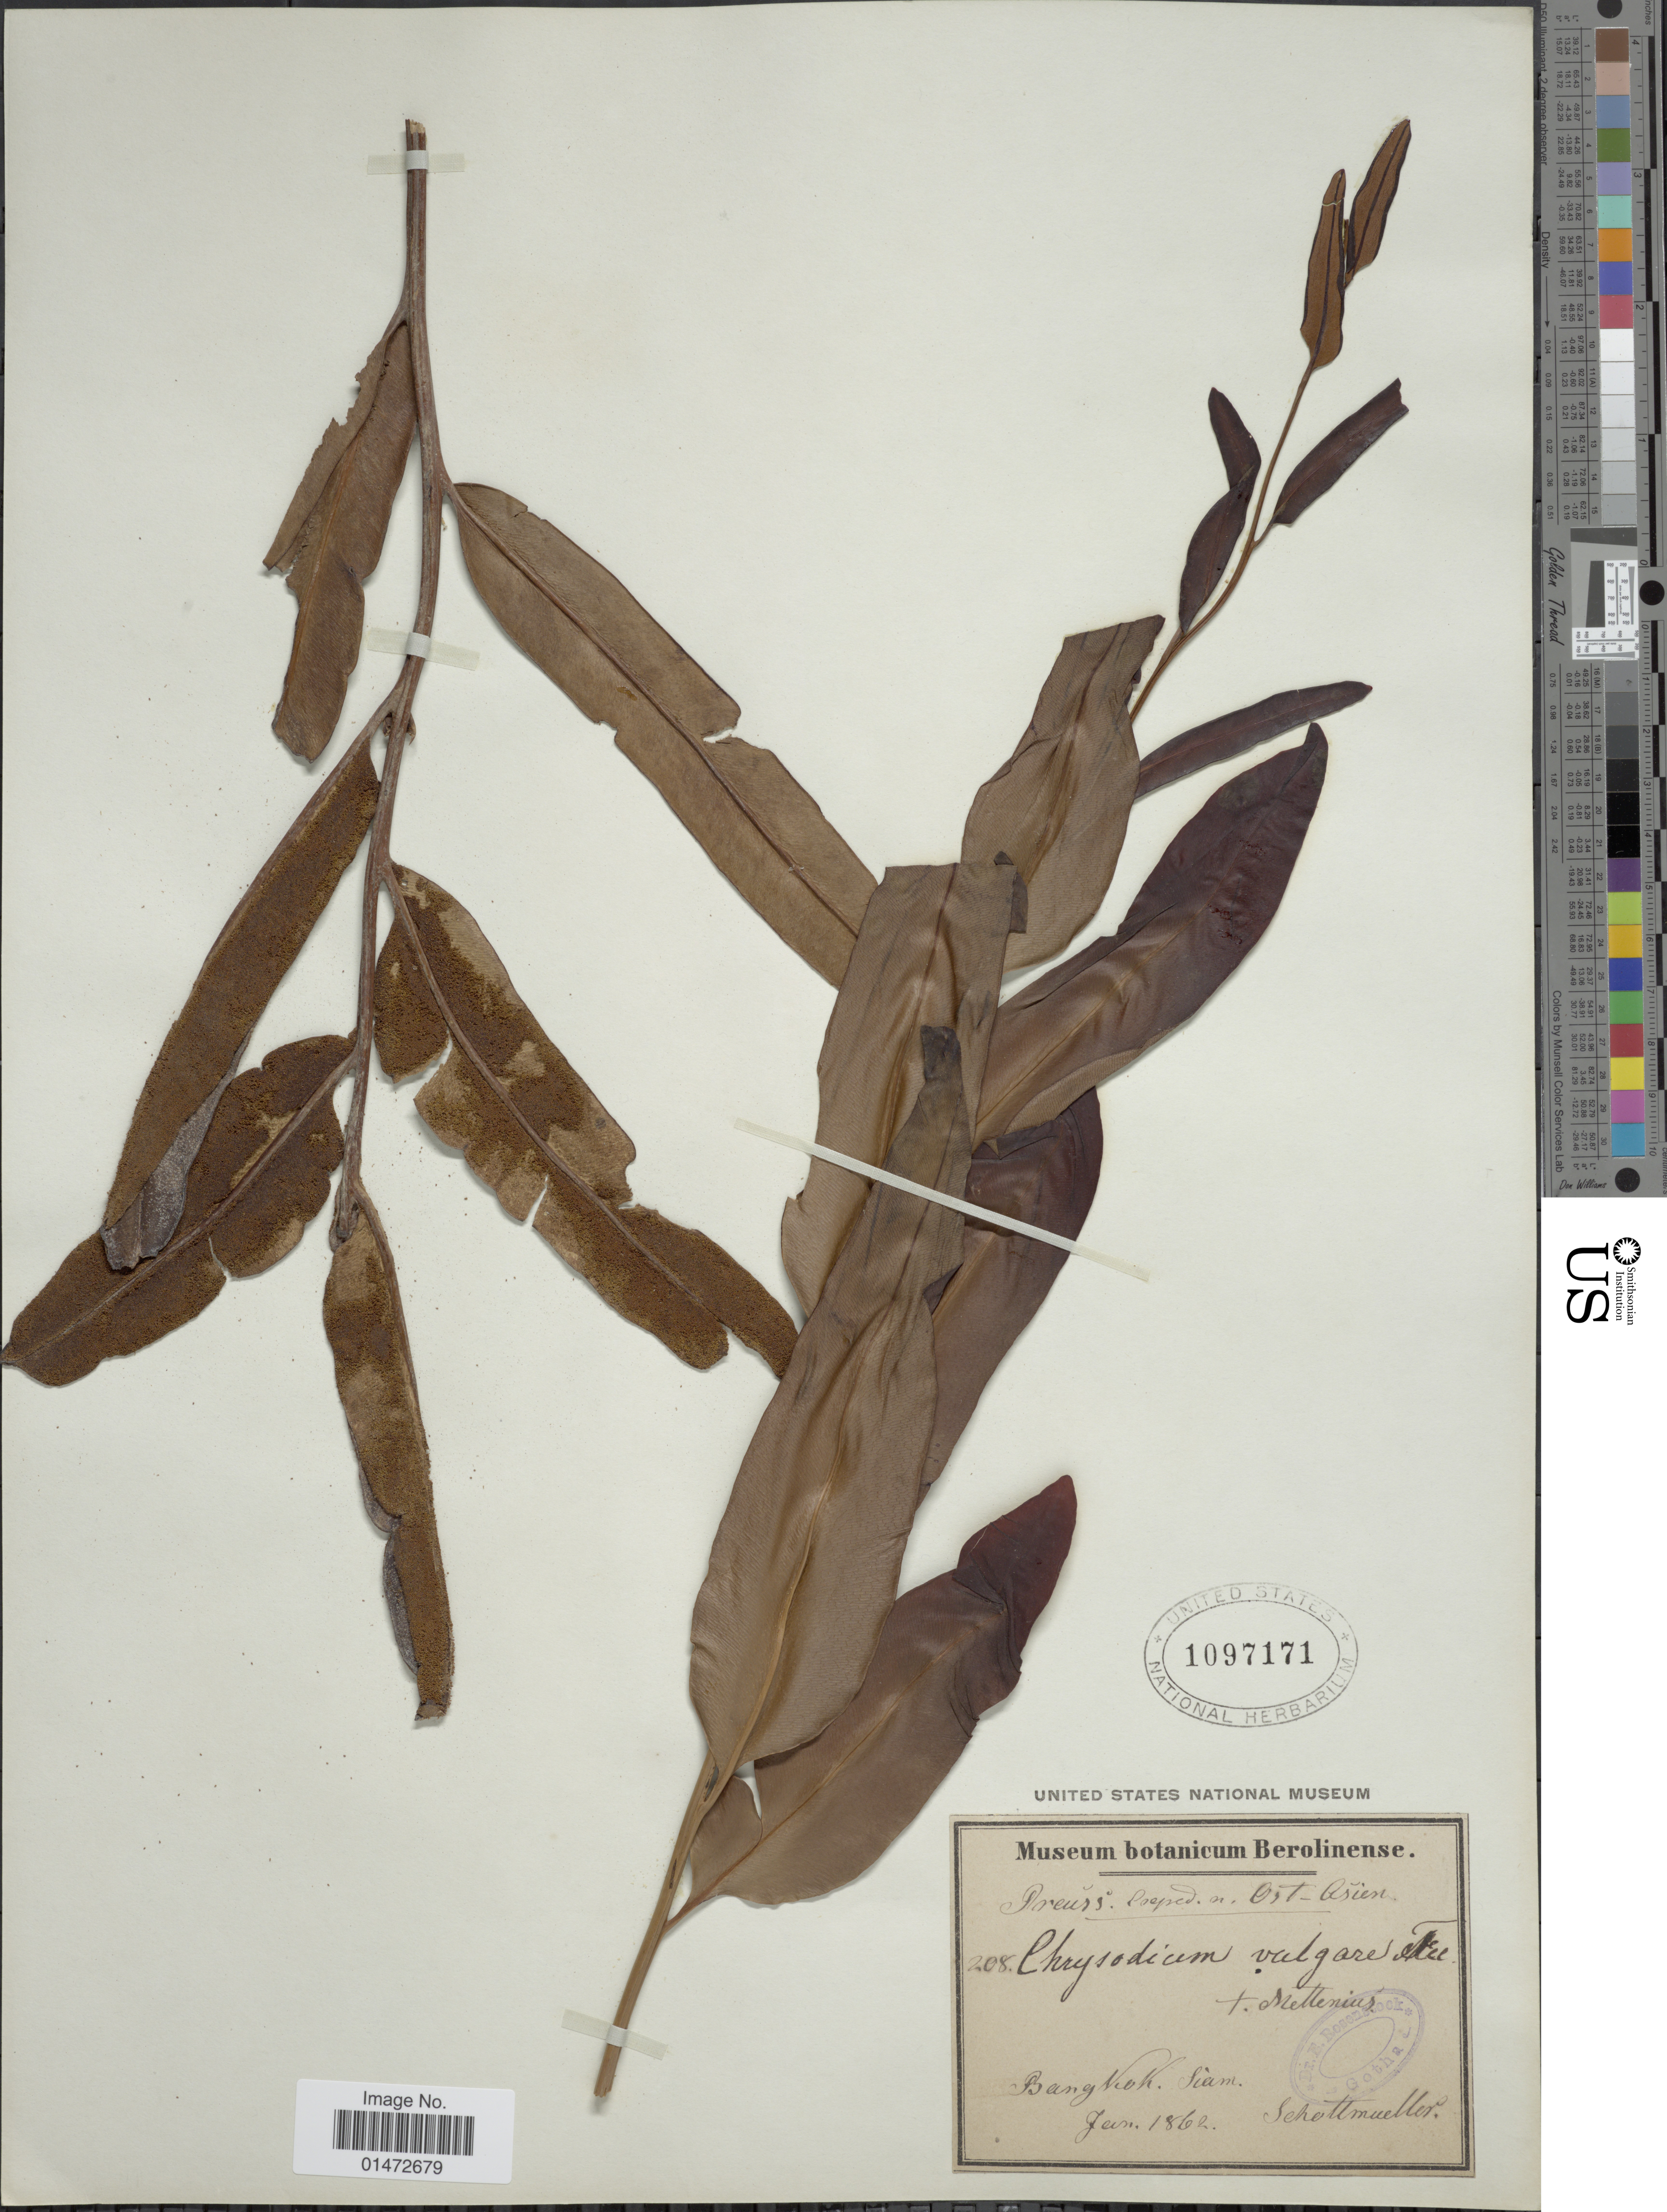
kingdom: Plantae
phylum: Tracheophyta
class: Polypodiopsida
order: Polypodiales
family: Pteridaceae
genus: Acrostichum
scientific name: Acrostichum aureum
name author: L.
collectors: Schottmueller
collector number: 208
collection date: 1862-01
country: Thailand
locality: Bangkok, Siam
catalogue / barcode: US 1097171